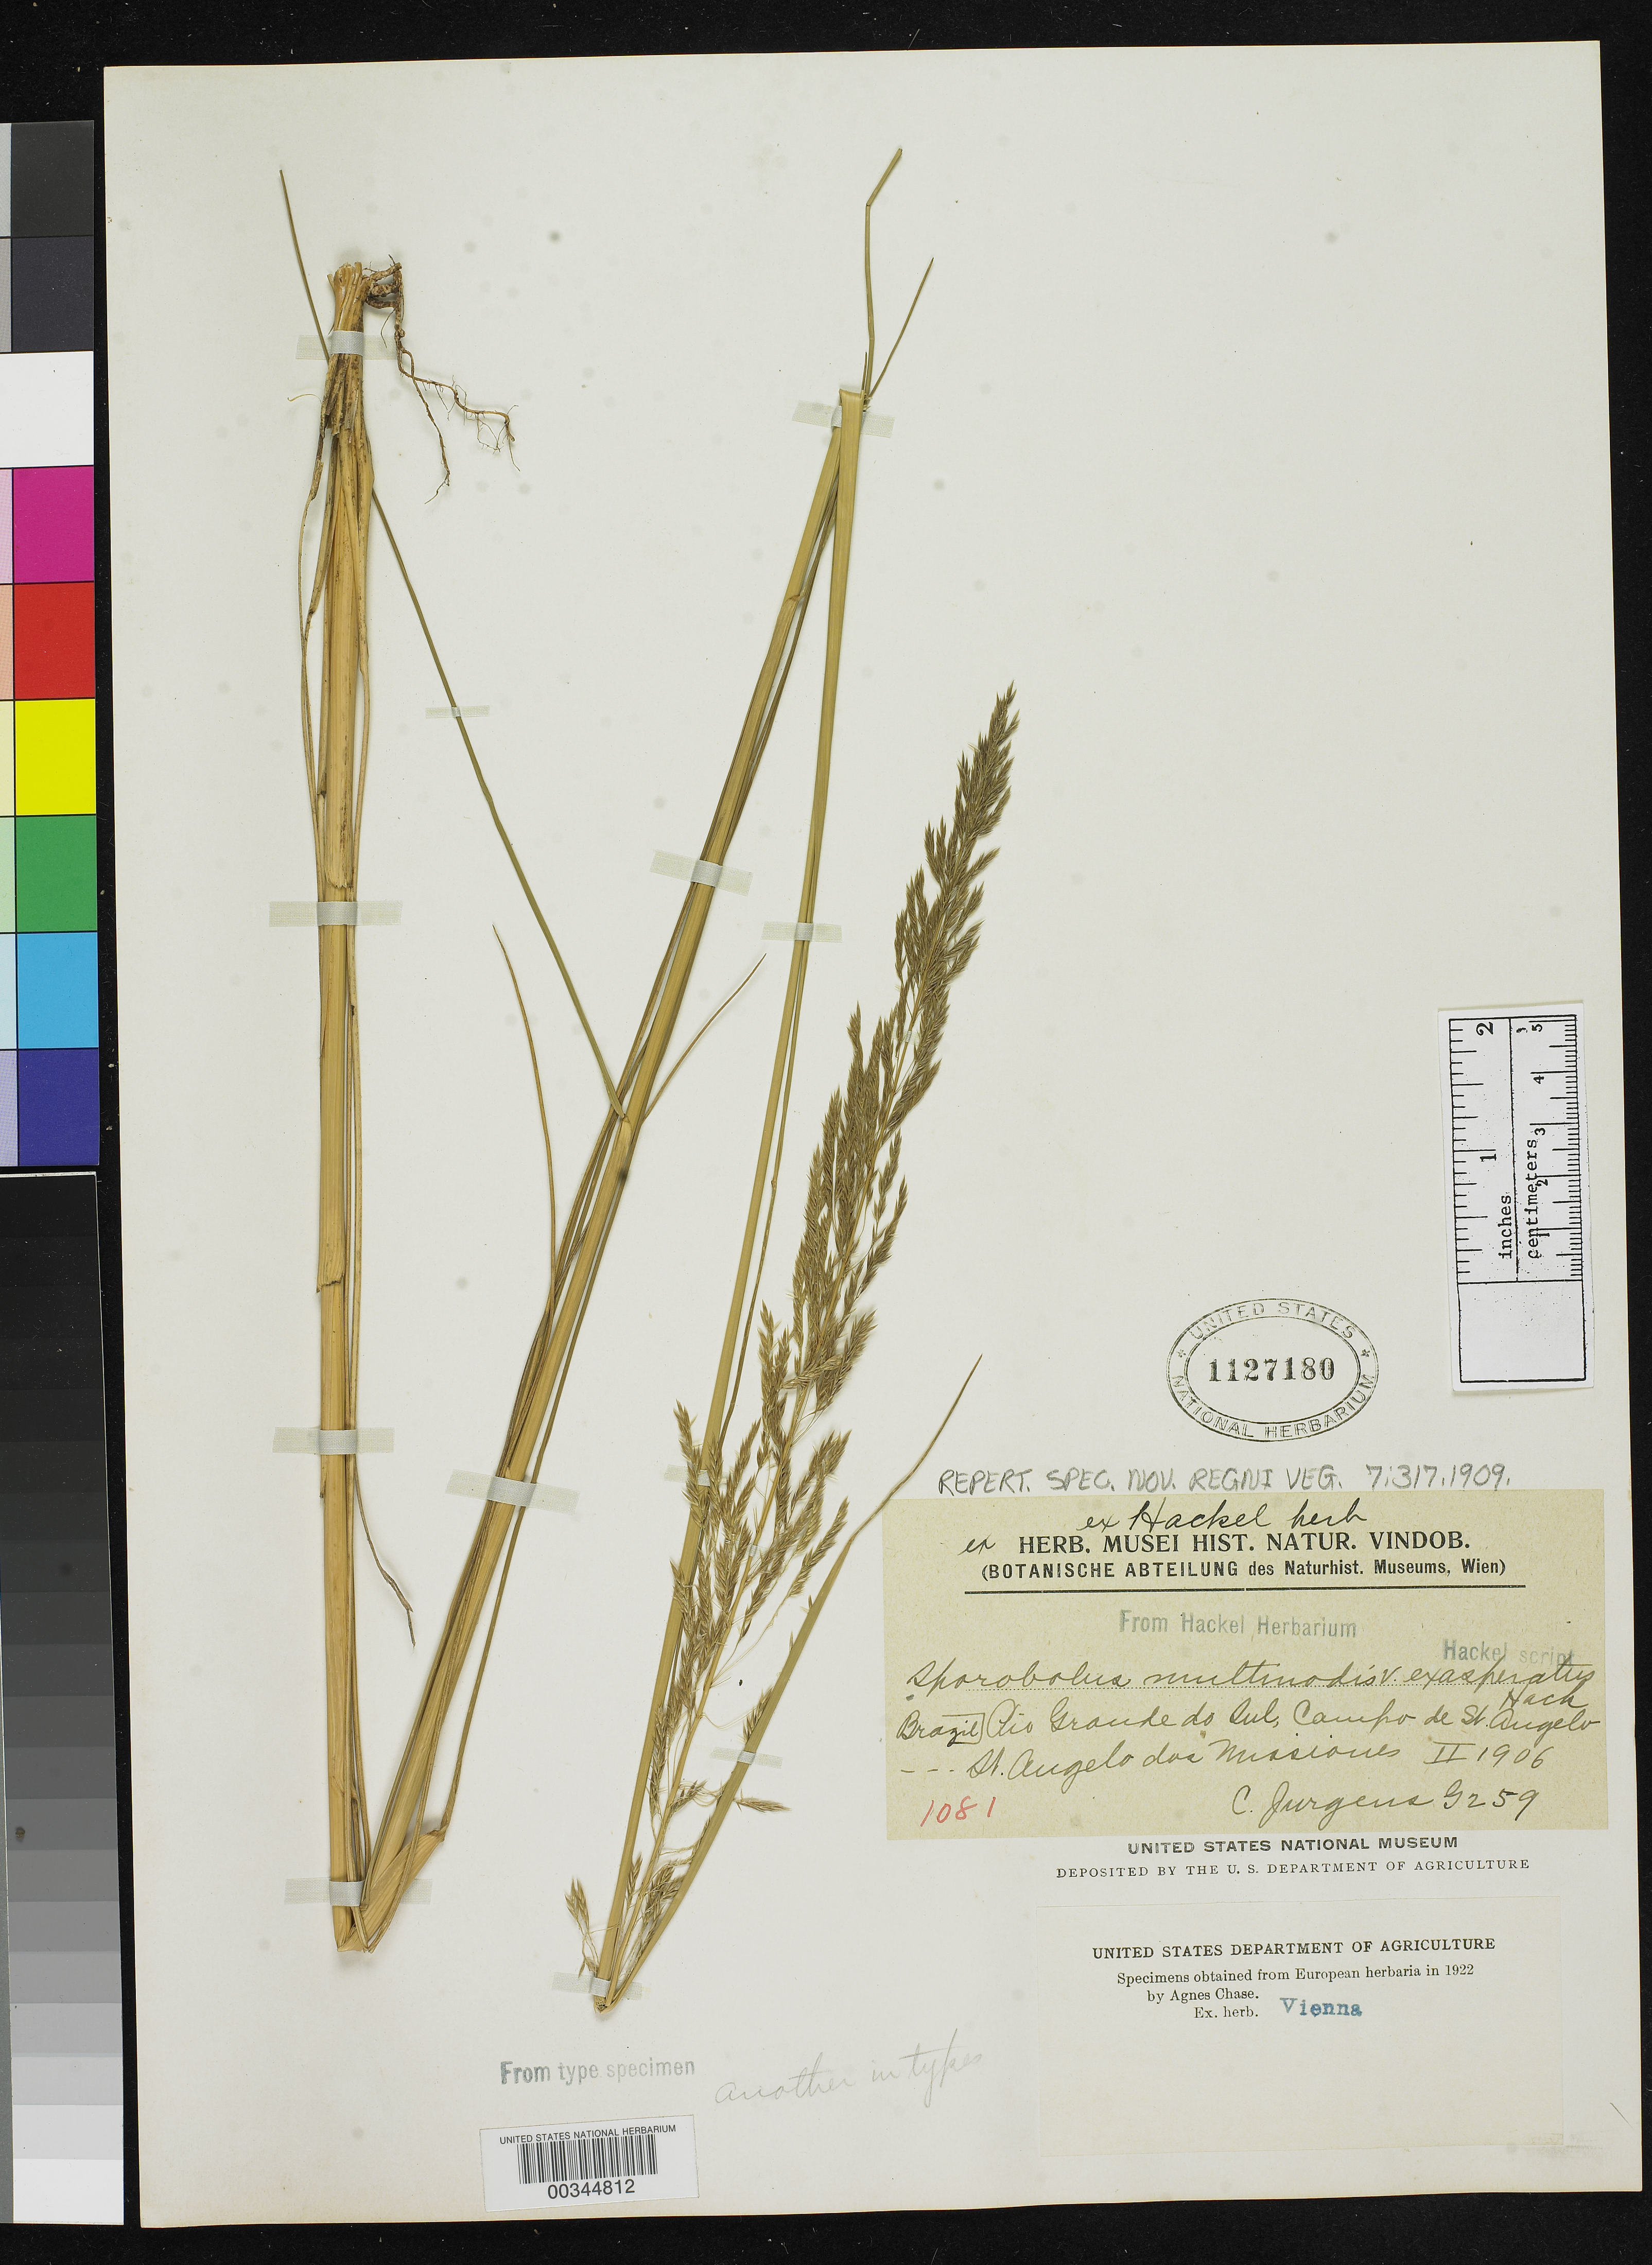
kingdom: Plantae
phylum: Tracheophyta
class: Liliopsida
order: Poales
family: Poaceae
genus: Sporobolus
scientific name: Sporobolus multinodis var. exasperatus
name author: Hack.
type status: Isotype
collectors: C. Juergens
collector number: G 259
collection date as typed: Feb 1906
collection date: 1906-02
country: Brazil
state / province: Rio Grande do Sul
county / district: Campo de St. Angelo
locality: St. Angelo dos Missiones.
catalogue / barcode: US 1127180